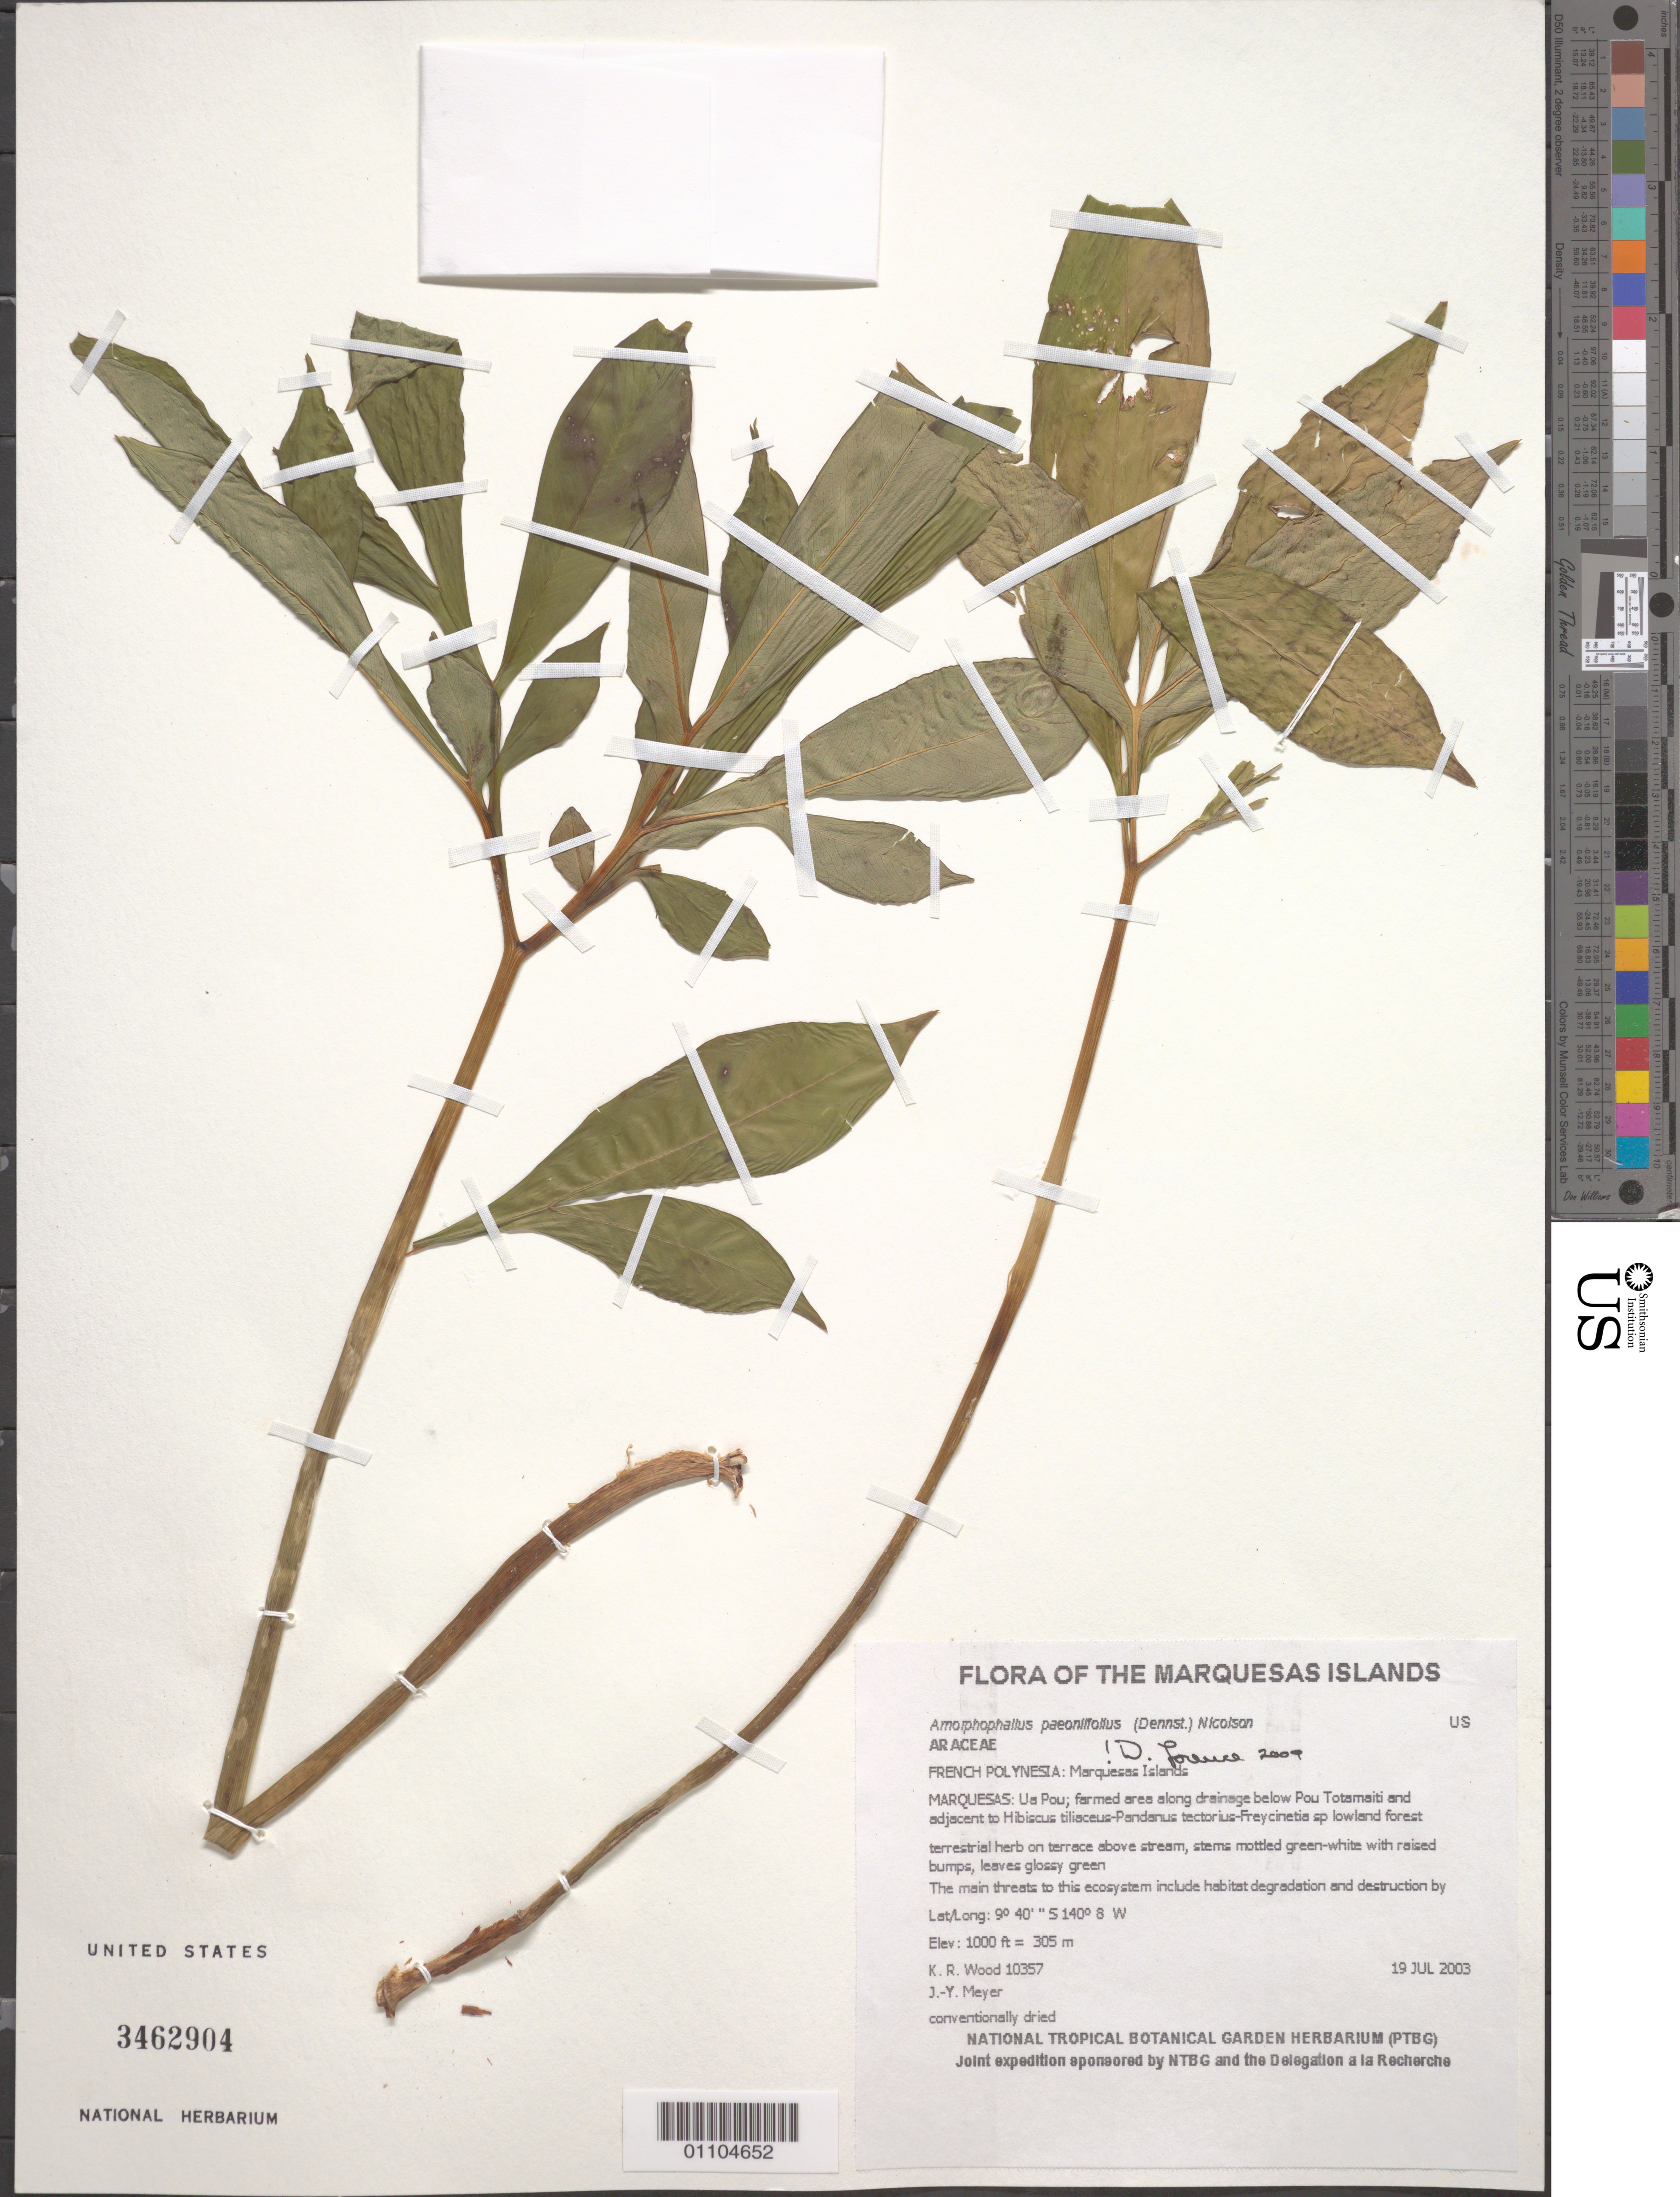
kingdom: Plantae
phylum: Tracheophyta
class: Liliopsida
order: Alismatales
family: Araceae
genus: Amorphophallus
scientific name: Amorphophallus paeoniifolius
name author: (Dennst.) Nicolson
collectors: K. R. Wood & J.-Y. Meyer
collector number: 10357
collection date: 2003-07-19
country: French Polynesia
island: Ua Pou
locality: Farmed area along drainage below Pou Totamaiti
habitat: Low-slope, wet. Adjacent to Hibiscus tiliaceus-Pandanus tectorius-Freycinetia sp lowland forest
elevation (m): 305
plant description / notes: Feral pigs, catastrophic extinction through environmental events, predation by rats that eat seeds, competition with non-native plant taxa such as Ageratum conyzoides, Emili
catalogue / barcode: US 3462904